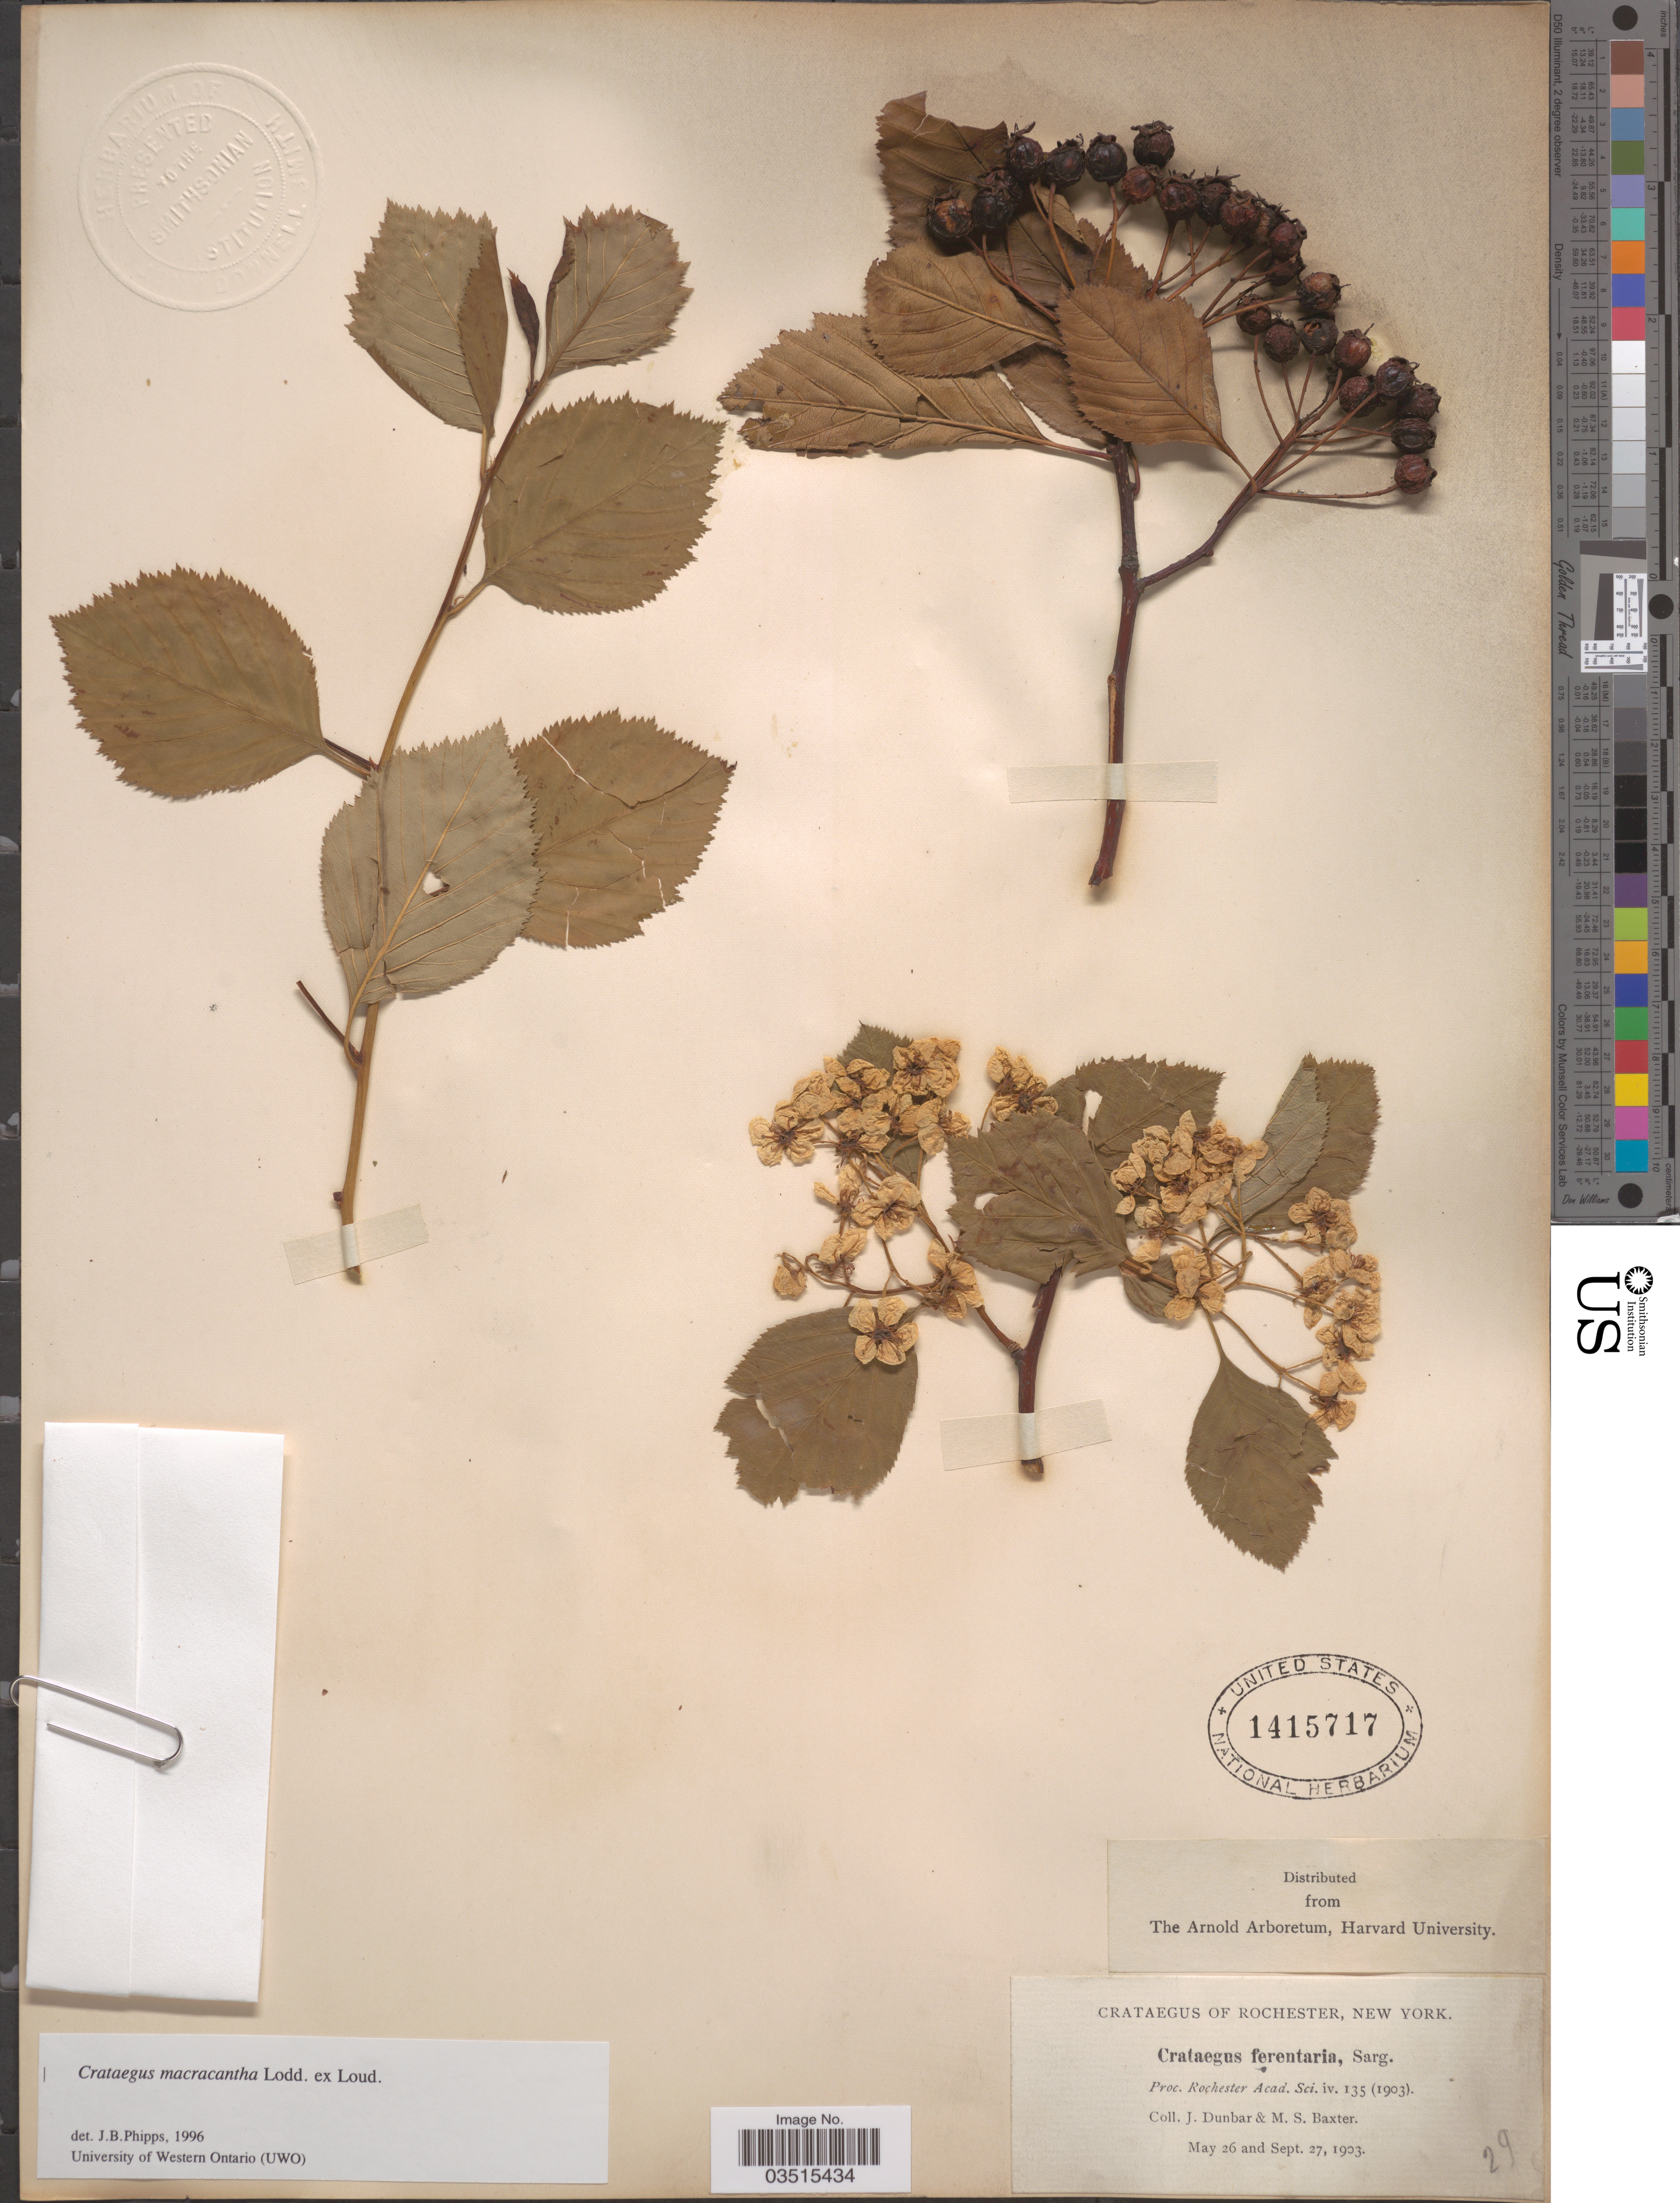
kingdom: Plantae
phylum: Tracheophyta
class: Magnoliopsida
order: Rosales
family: Rosaceae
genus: Crataegus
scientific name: Crataegus macracantha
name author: (Lindl.) Lodd. ex Loudon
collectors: J. Dunbar & M. Baxter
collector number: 29?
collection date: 1903-05-26/1903-09-27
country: United States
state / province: New York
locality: Rochester.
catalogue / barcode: US 1415717